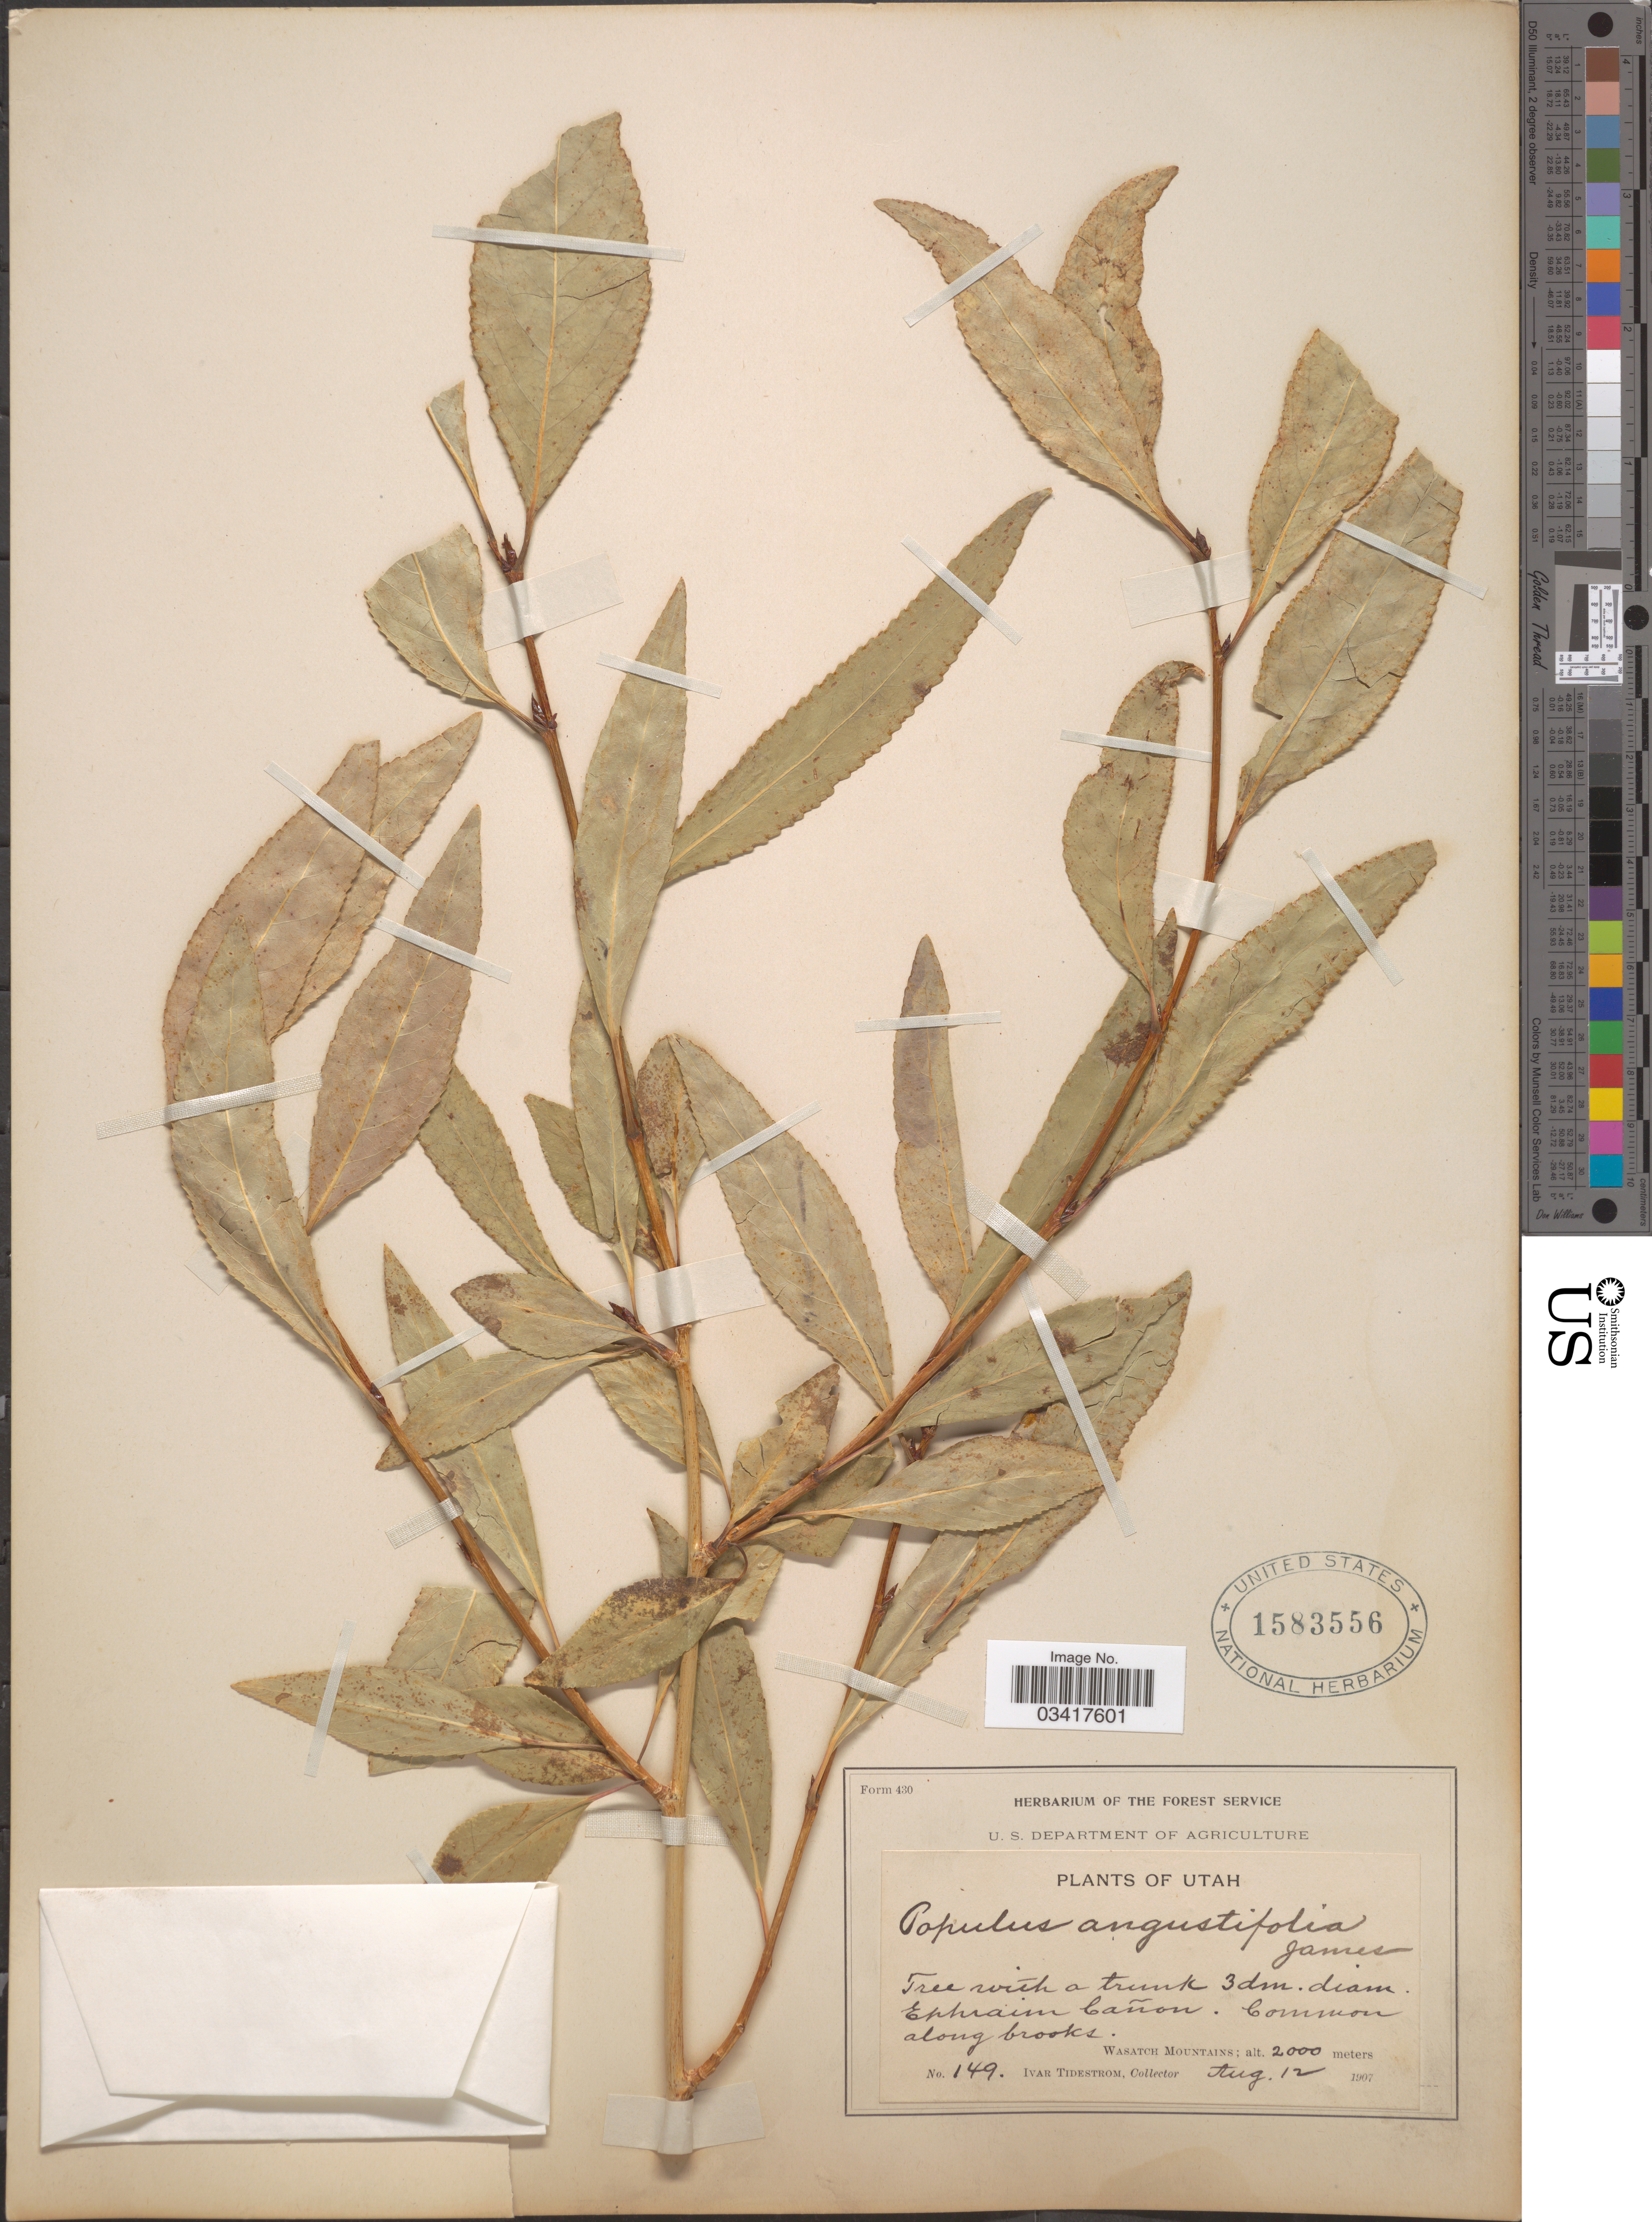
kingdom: Plantae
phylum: Tracheophyta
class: Magnoliopsida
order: Malpighiales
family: Salicaceae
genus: Populus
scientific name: Populus angustifolia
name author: E. James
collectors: I. F. Tidestrom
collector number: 149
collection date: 1907-08-12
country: United States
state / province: Utah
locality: Ephraim Cañon. Wasatch Mountains.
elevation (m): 2000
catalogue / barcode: US 1583556